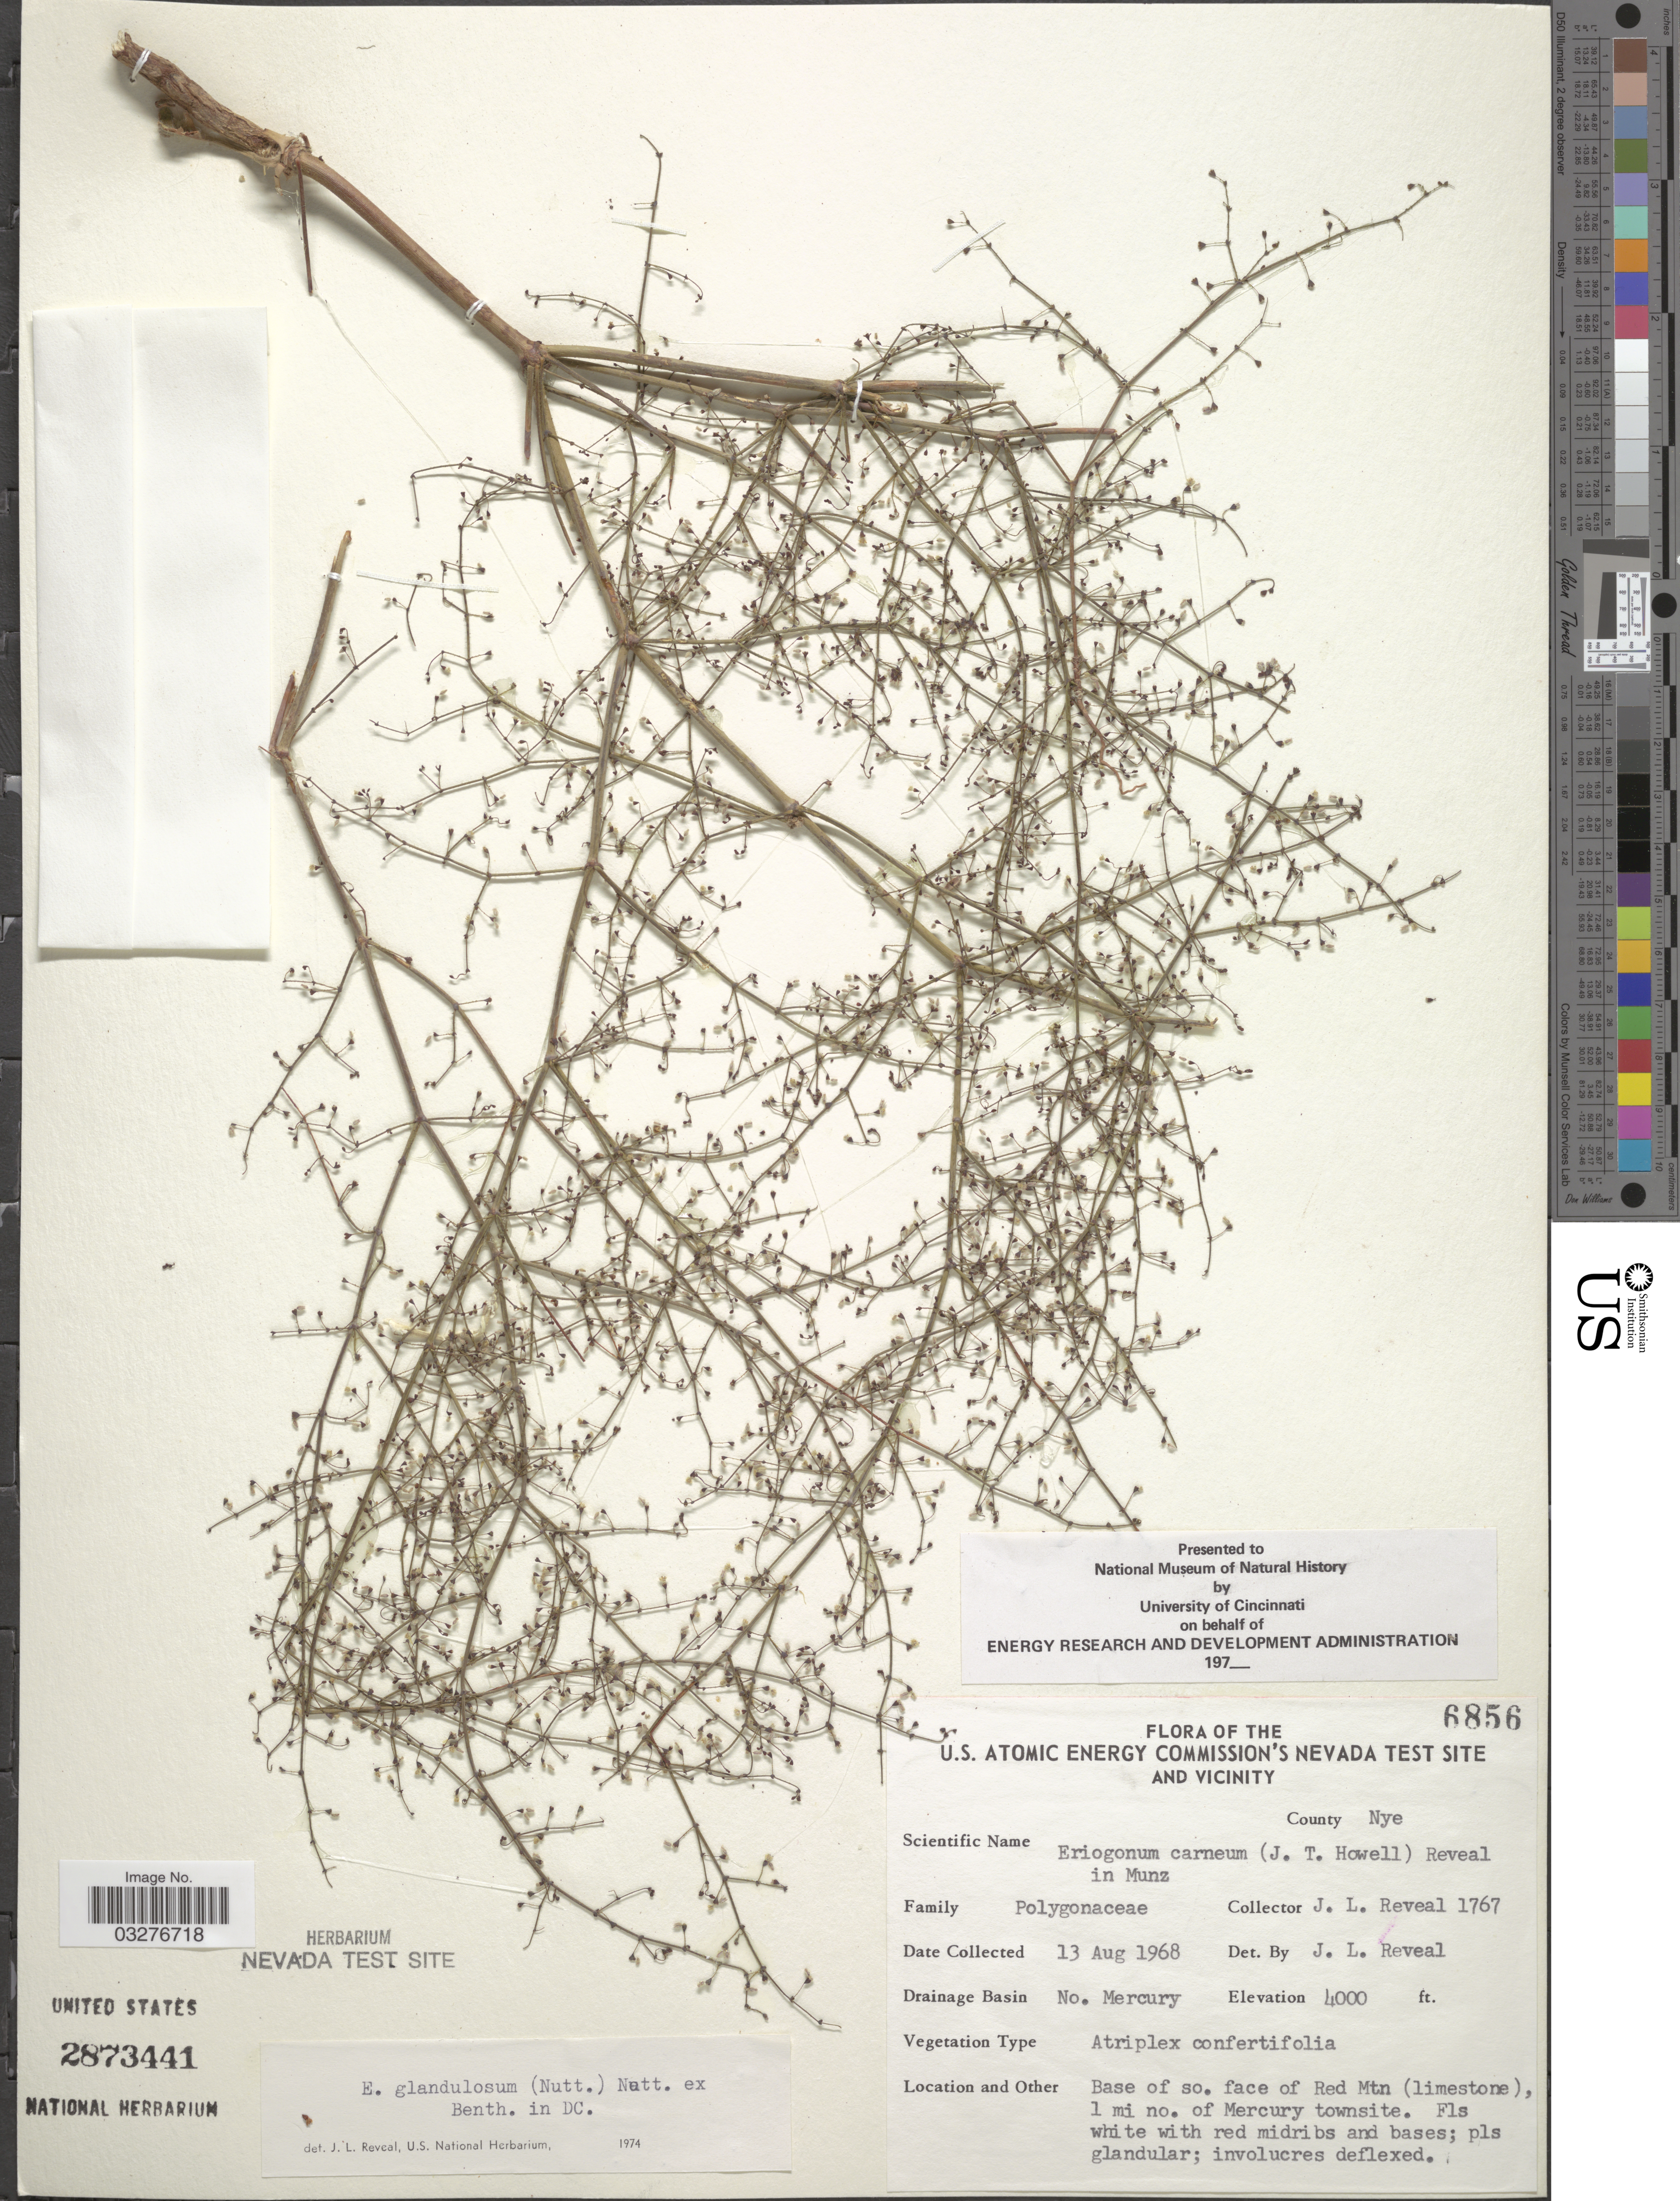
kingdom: Plantae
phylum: Tracheophyta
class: Magnoliopsida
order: Caryophyllales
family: Polygonaceae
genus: Eriogonum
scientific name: Eriogonum glandulosum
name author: (Nutt.) Nutt. ex Benth.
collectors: J. L. Reveal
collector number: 1767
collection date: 1968-08-13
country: United States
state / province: Nevada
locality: U. S. Atomic Energy Commission's Nevada Test Site and Vicinity. County Nye. Drainage Basin No. Mercury. Base of so. face of Red Mtn (limestone), 1 mi no. of Mercury townsite.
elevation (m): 1219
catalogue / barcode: US 2873441